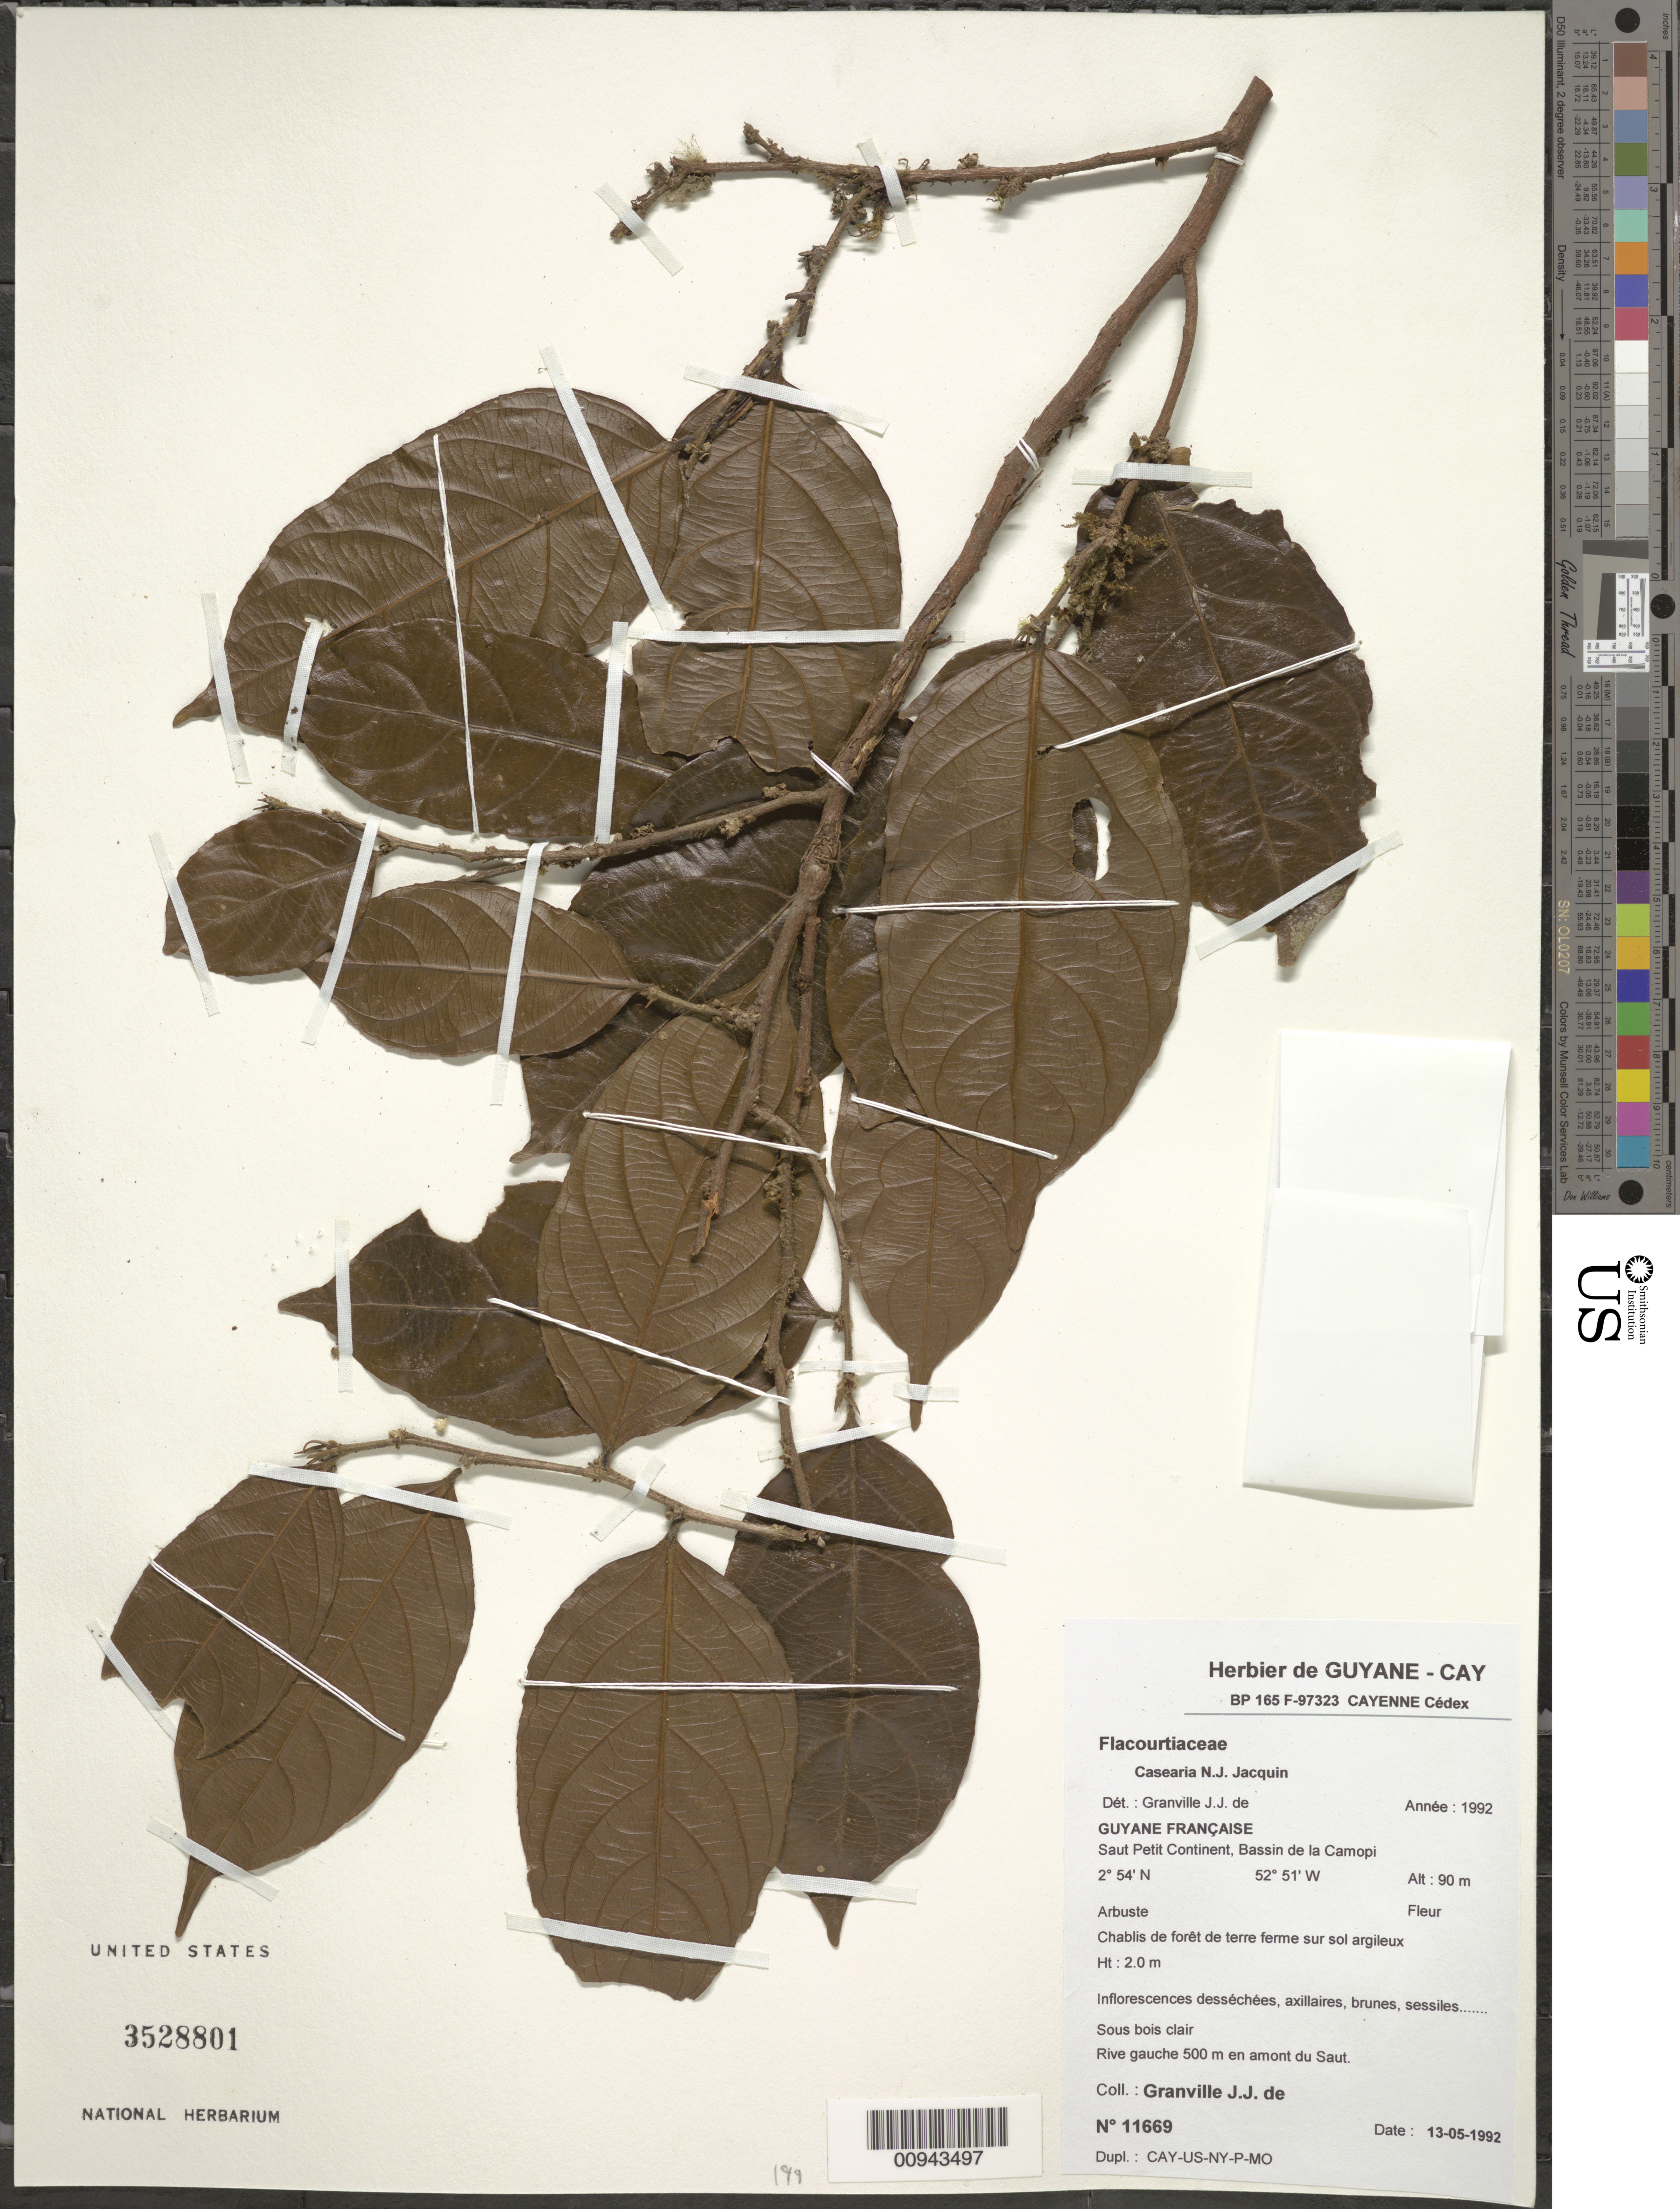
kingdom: Plantae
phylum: Tracheophyta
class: Magnoliopsida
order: Malpighiales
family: Salicaceae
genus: Casearia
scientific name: Casearia sp.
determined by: Granville, J. J. de, (CAY), Institut de Recherche pour le Developpement (IRD) (FRENCH GUIANA)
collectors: J.-J. de Granville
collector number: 11669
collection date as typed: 13-May-92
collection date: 1992-05-13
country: French Guiana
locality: Saut Petit Continent, Bassin de la Camopi. Rive gauche 500m en amont du Saut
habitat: Chablis de foret de terre ferme sur sol argileux. Sous bois clair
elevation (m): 90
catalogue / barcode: US 3528801